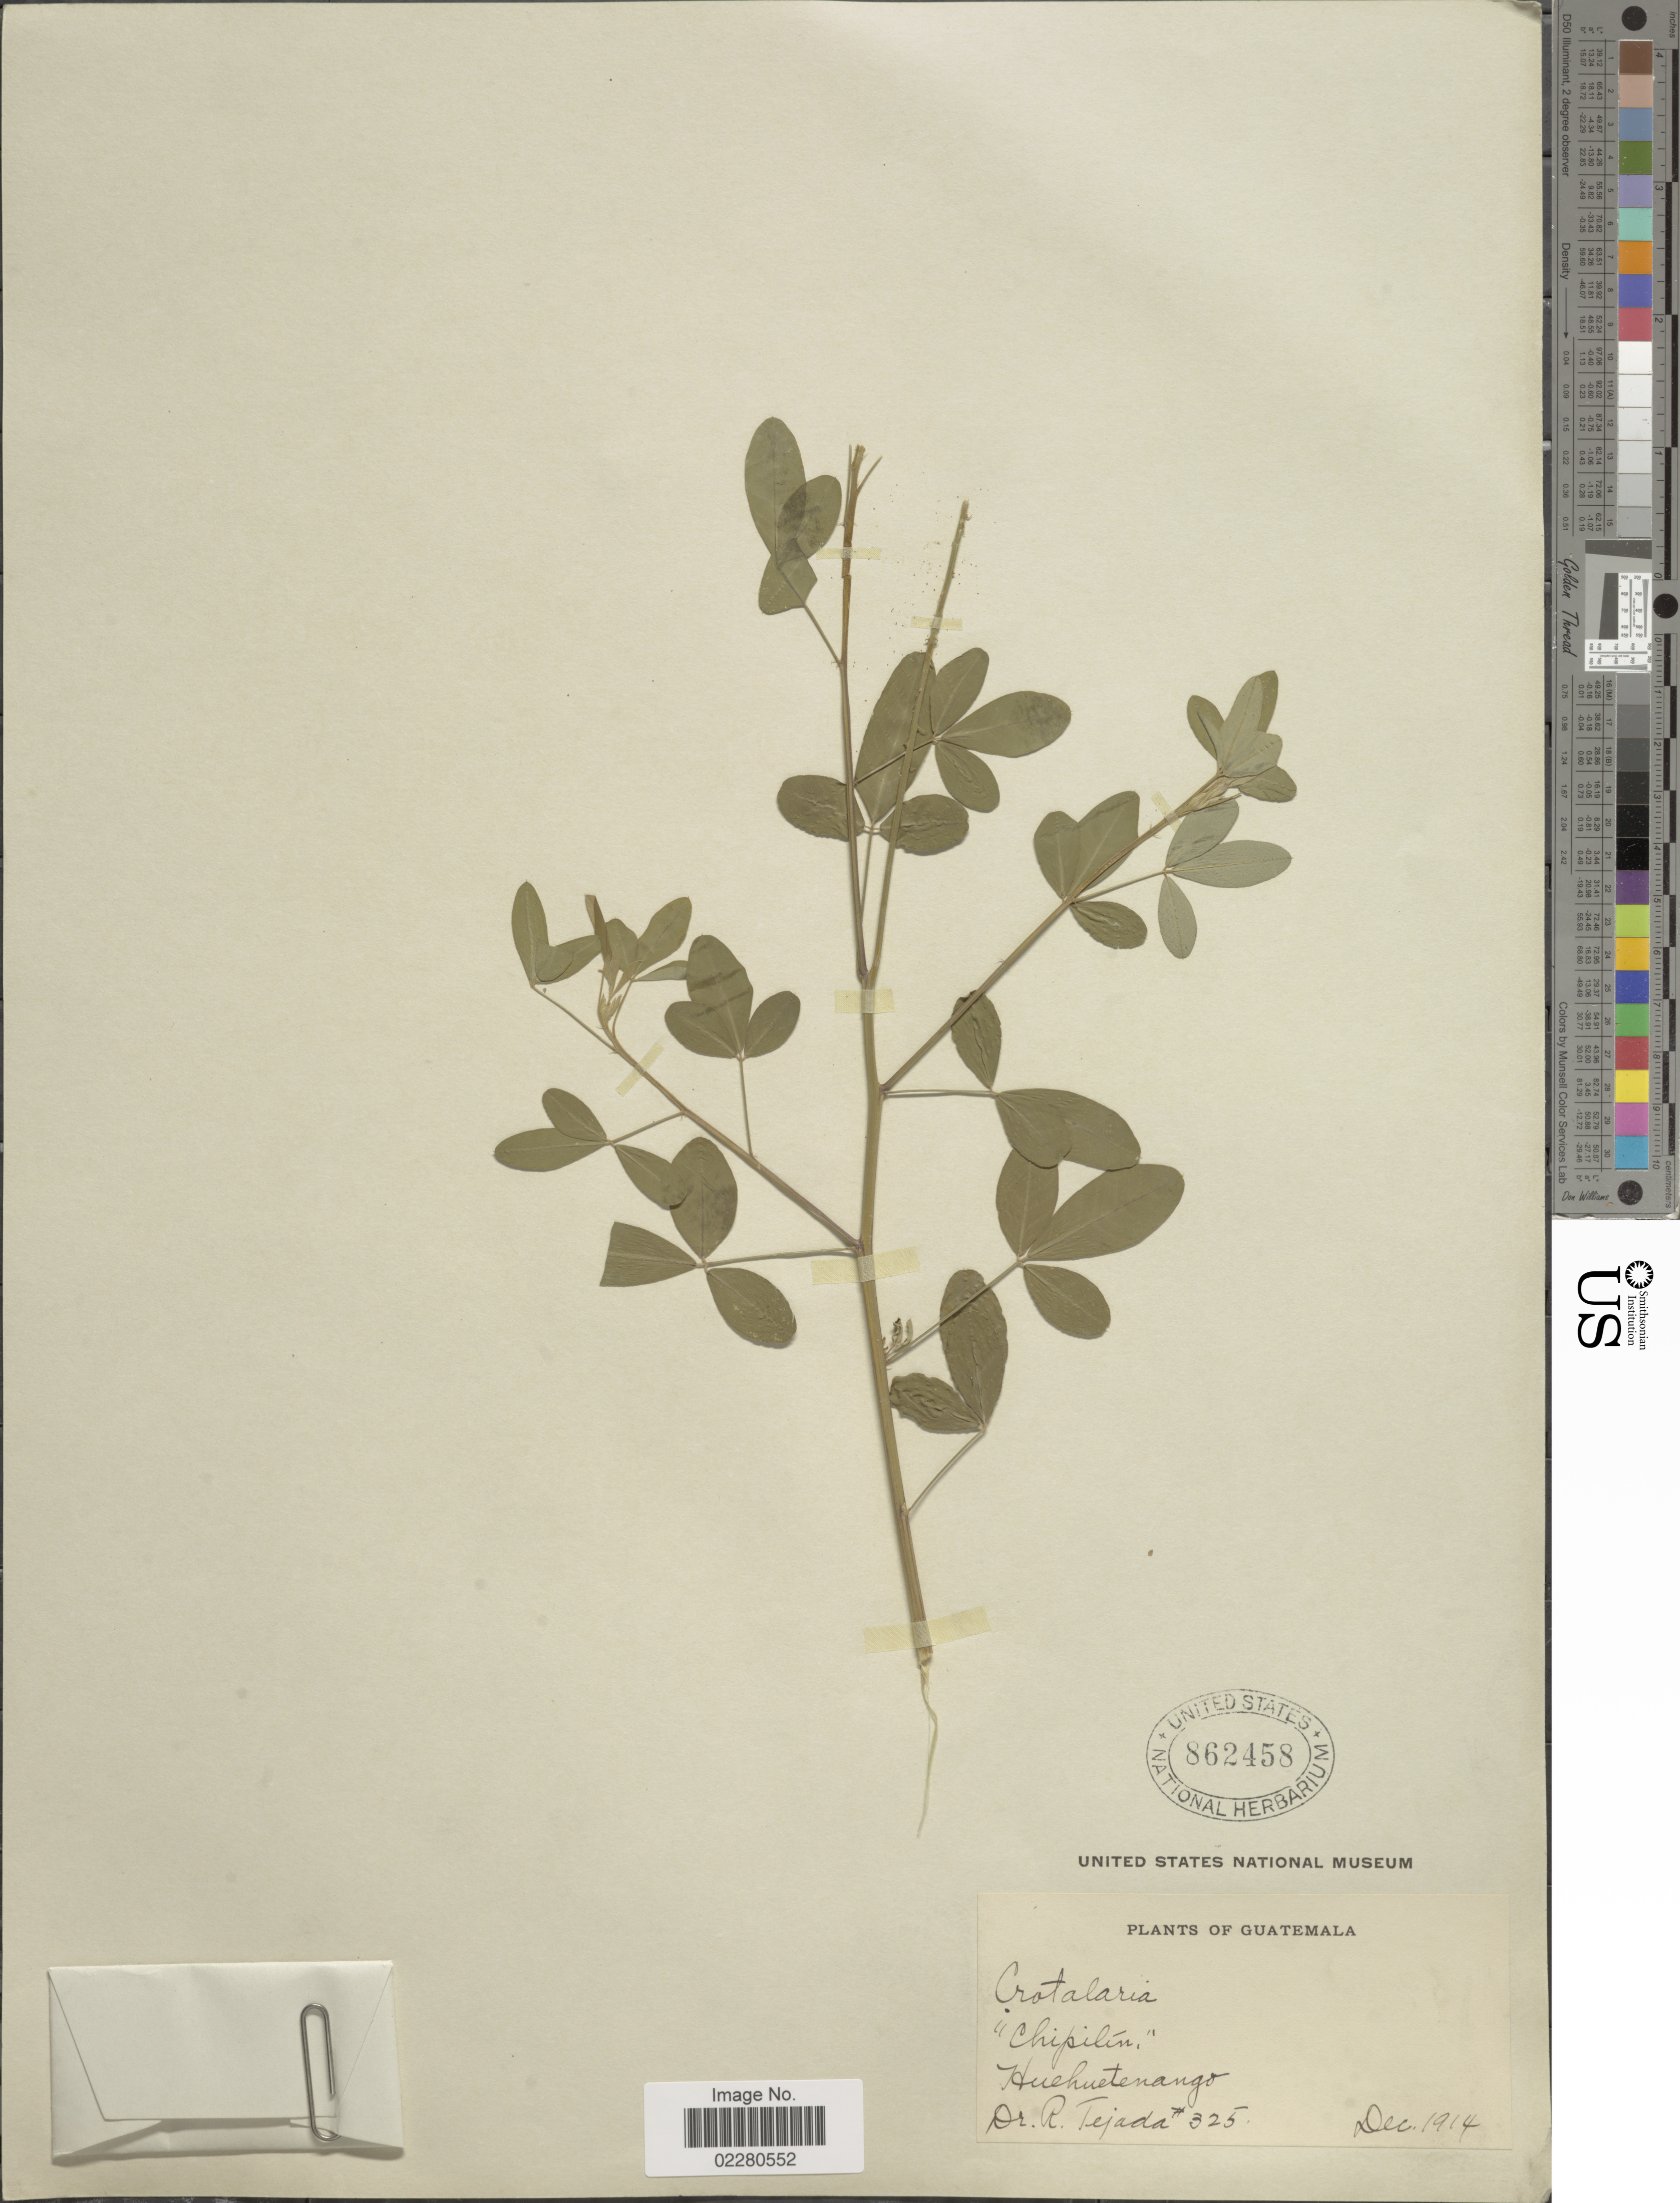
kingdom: Plantae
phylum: Tracheophyta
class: Magnoliopsida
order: Fabales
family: Fabaceae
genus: Crotalaria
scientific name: Crotalaria sp.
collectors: R. Tejada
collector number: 325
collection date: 1914-12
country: Guatemala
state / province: Huehuetenango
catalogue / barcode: US 862458